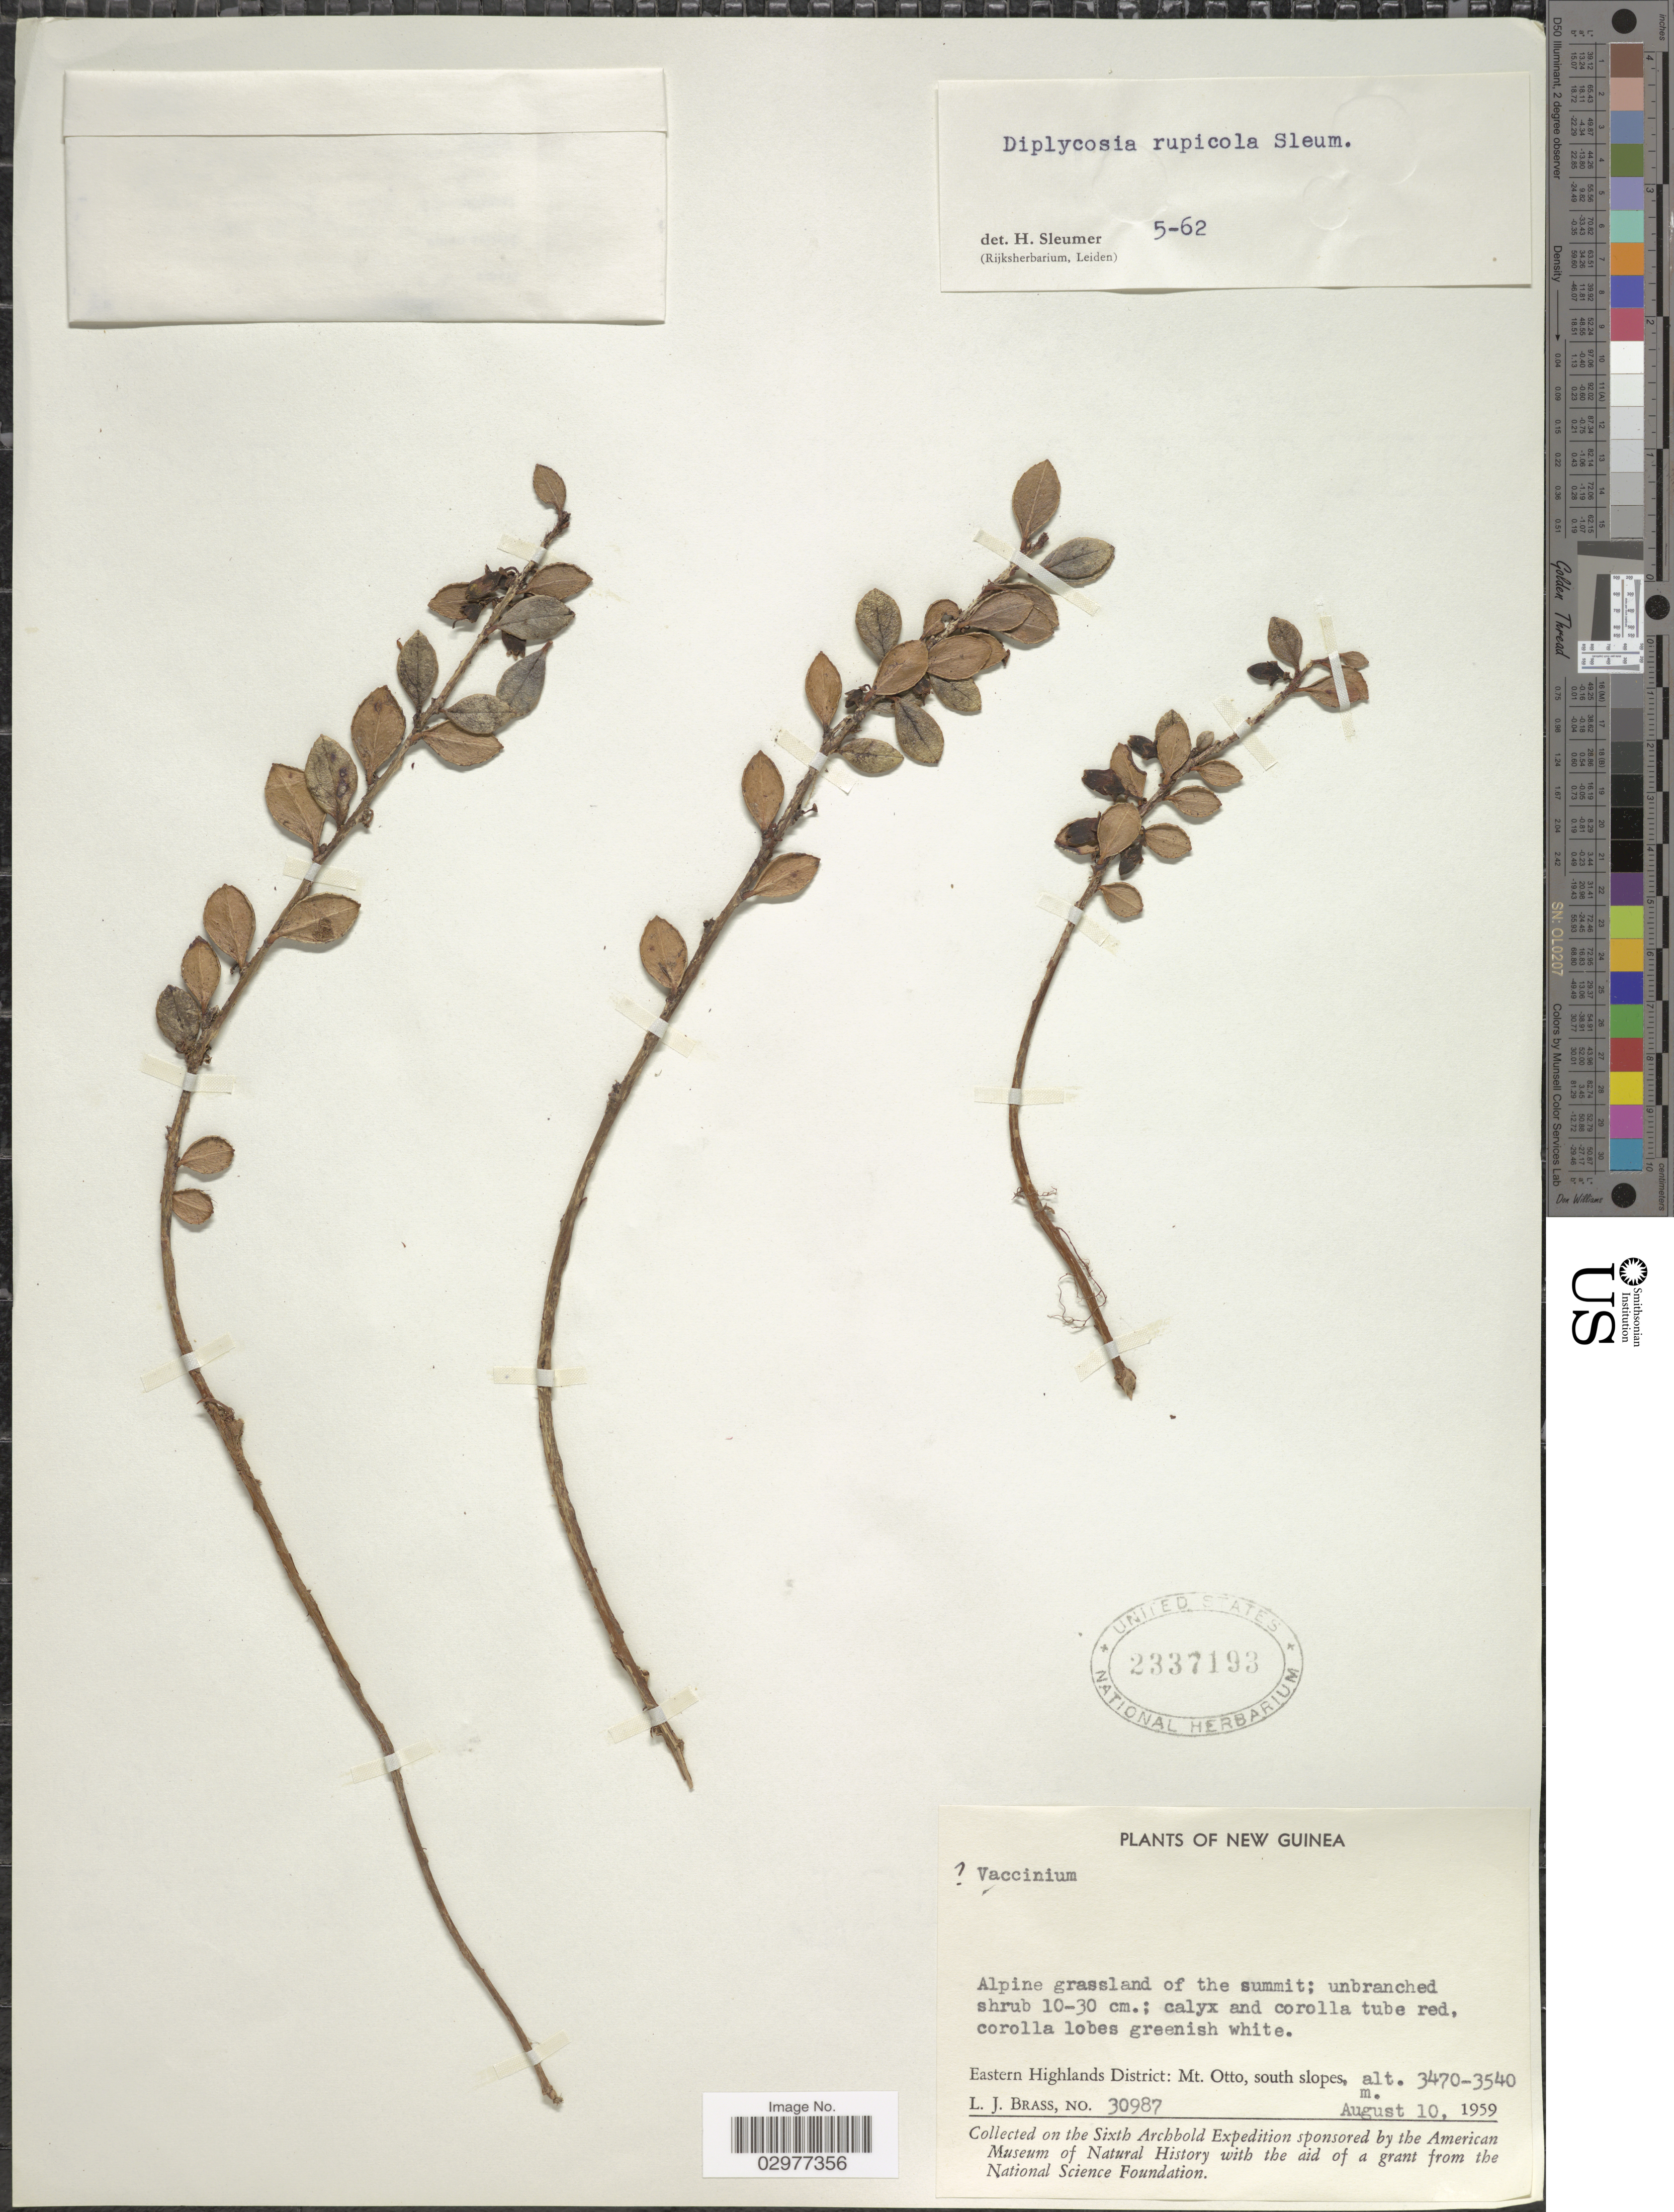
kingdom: Plantae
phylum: Tracheophyta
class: Magnoliopsida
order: Ericales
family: Ericaceae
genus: Diplycosia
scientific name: Diplycosia rupicola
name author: Sleumer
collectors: L. J. Brass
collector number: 30987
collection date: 1959-08-10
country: Papua New Guinea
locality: New Guinea. Eastern Highlands District: Mt. Otto, south slopes.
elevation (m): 3470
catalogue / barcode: US 2337193